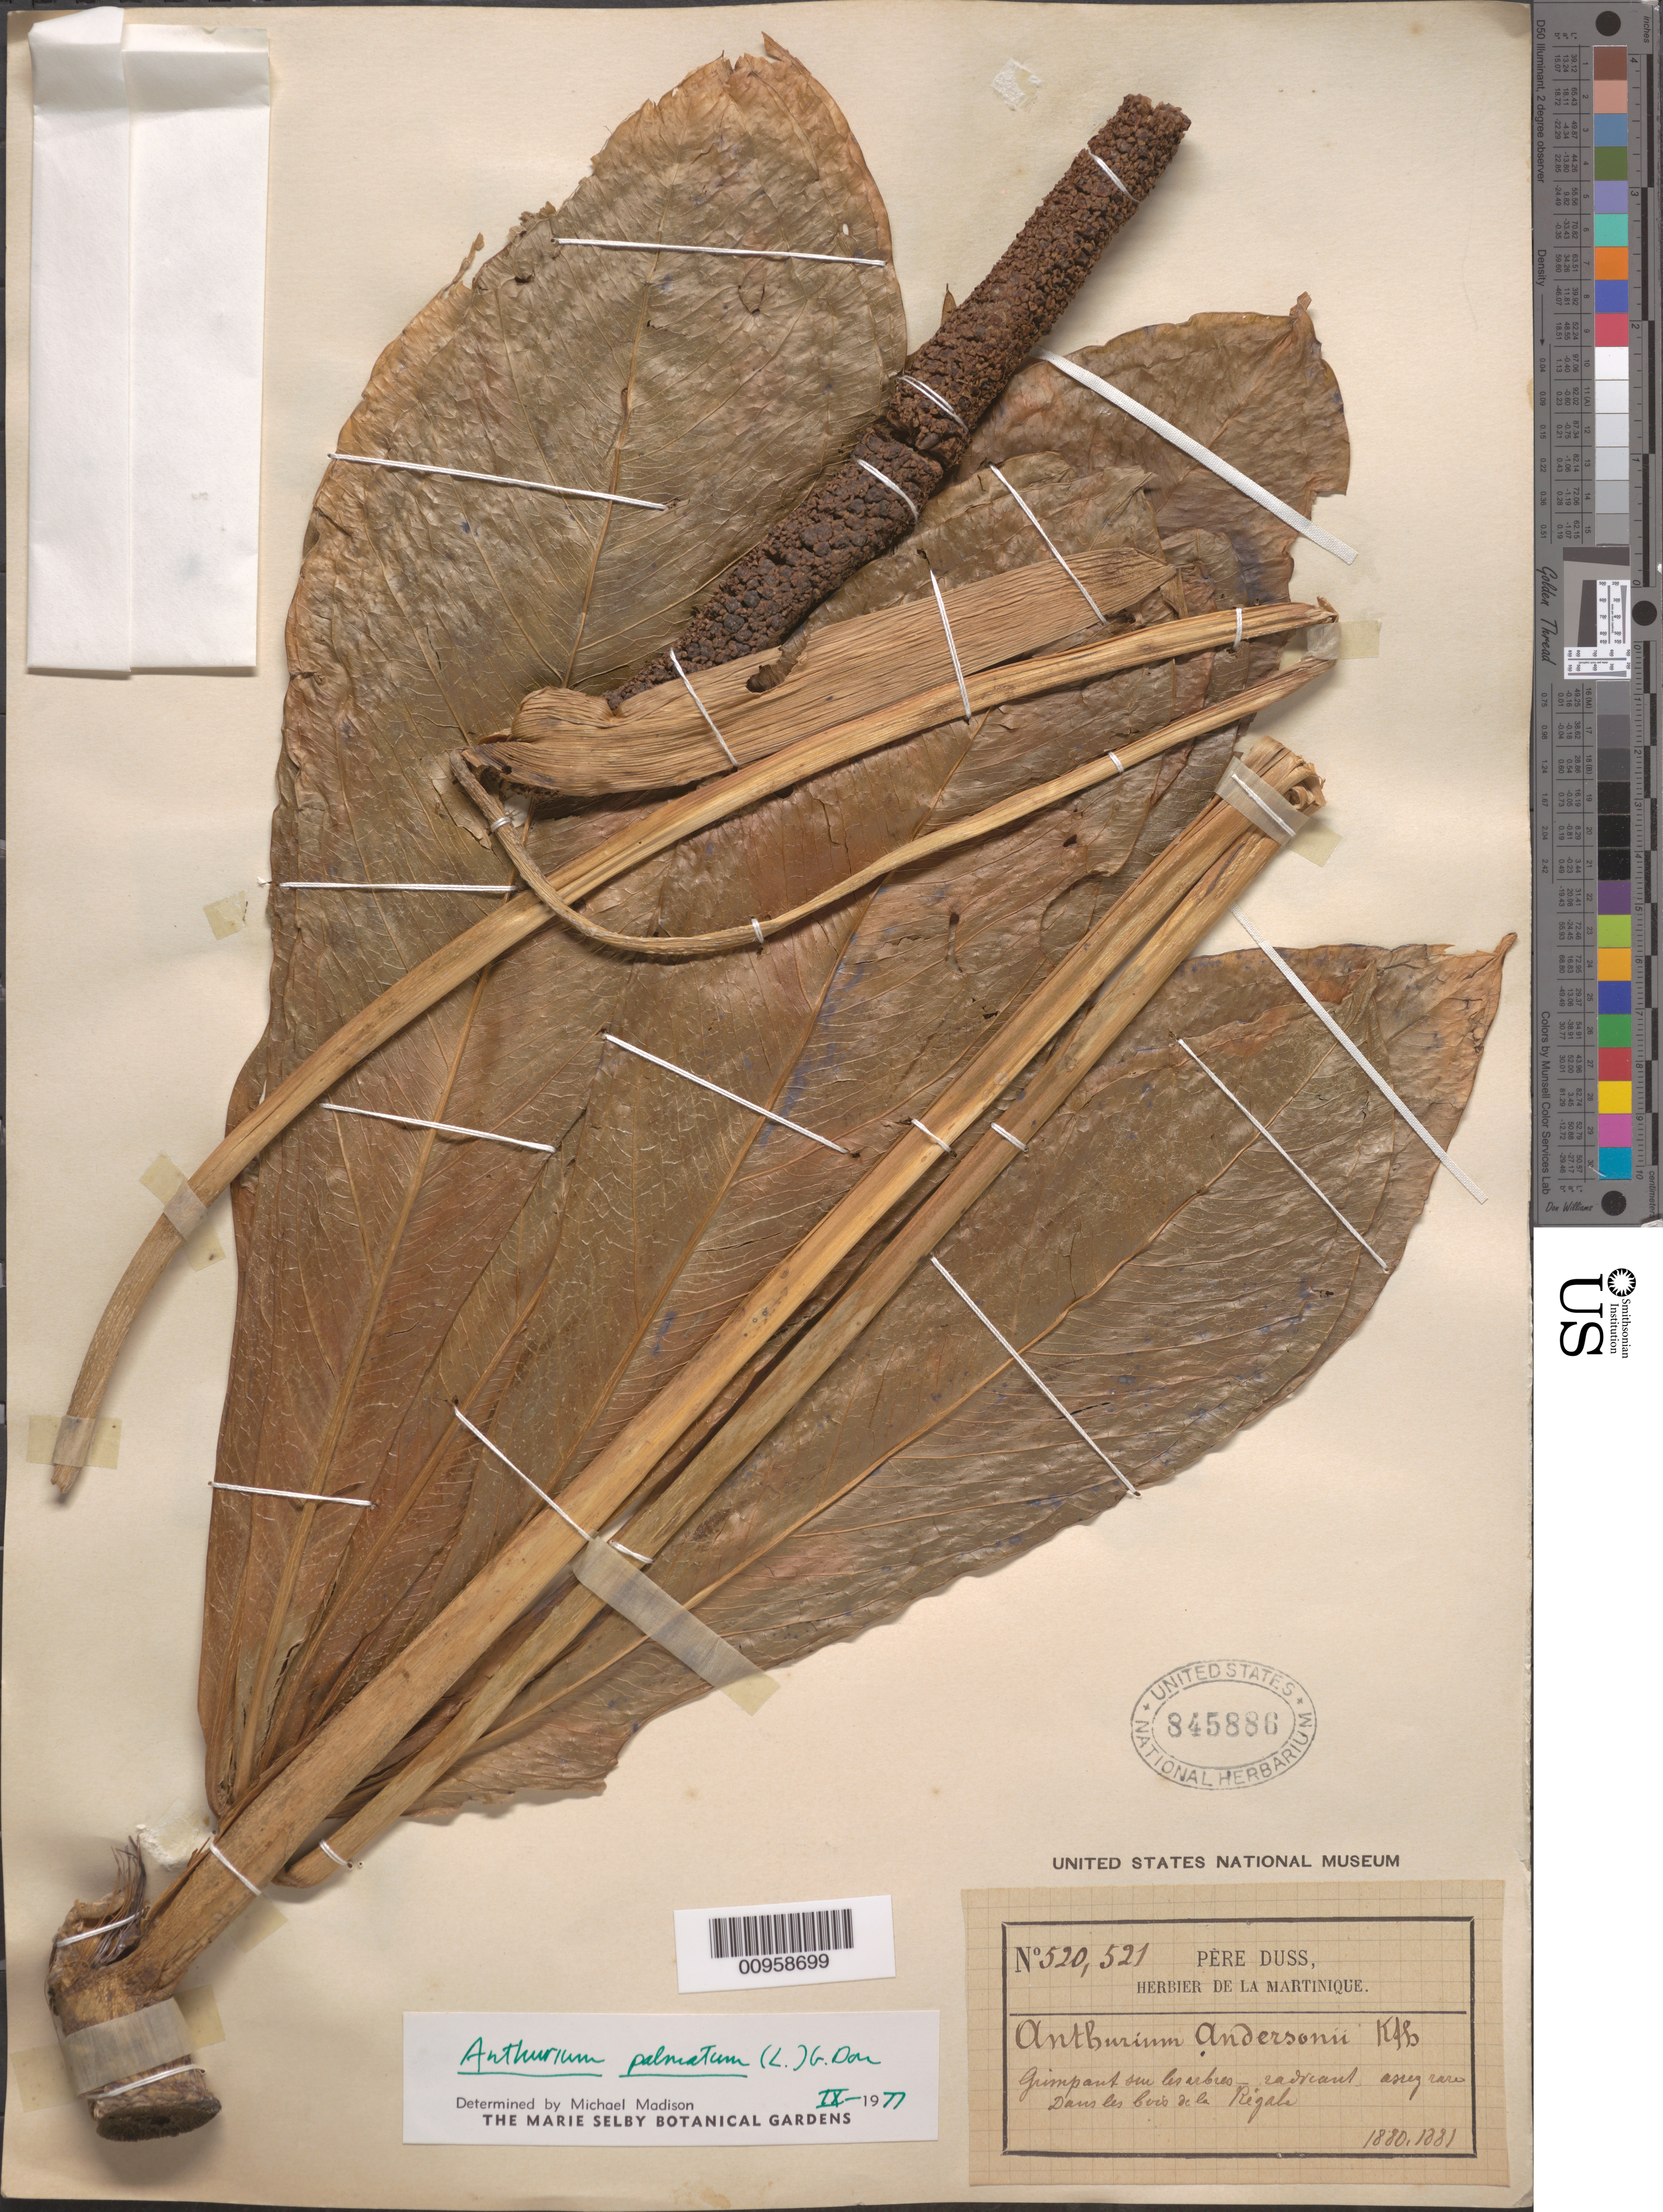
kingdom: Plantae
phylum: Tracheophyta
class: Liliopsida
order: Alismatales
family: Araceae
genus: Anthurium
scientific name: Anthurium palmatum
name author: (L.) Schott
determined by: Madison, Michael T.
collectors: Père Duss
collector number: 520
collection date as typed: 1880 to -- --- 1881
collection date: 1880/1881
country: Martinique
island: Martinique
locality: Dans les bois de la "Regala"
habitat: "en les arbres"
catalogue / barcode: US 845886